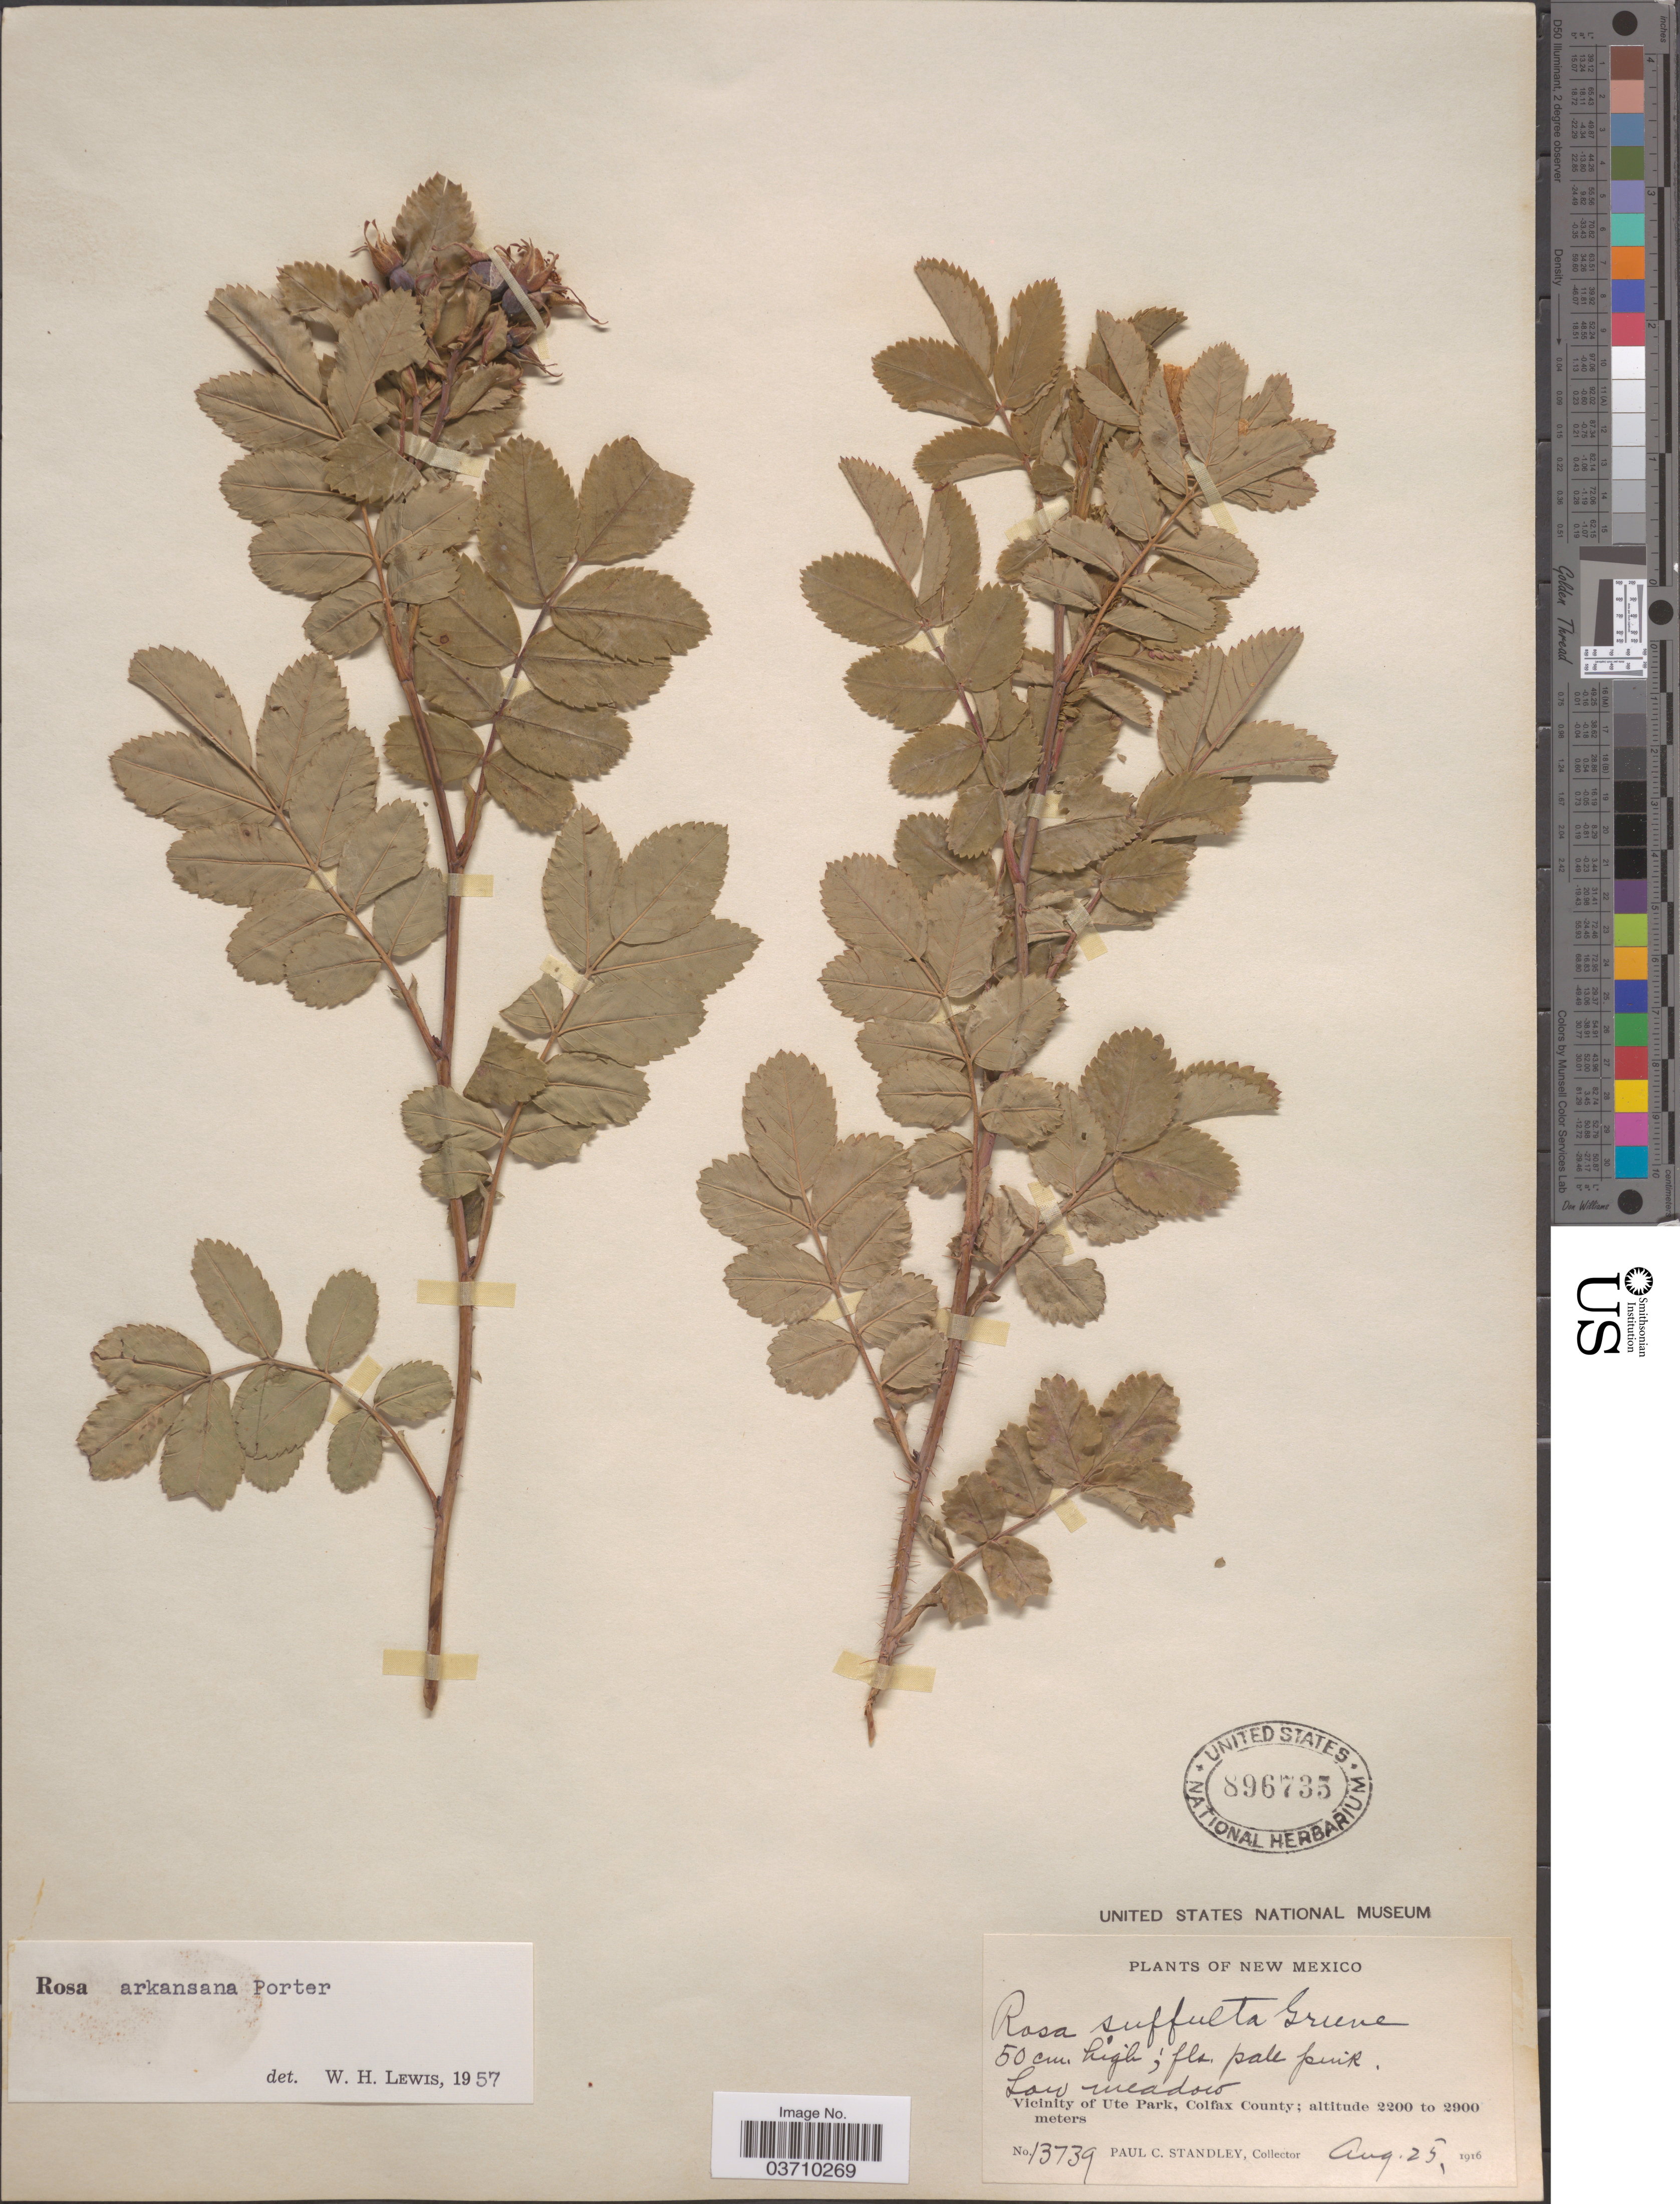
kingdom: Plantae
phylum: Tracheophyta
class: Magnoliopsida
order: Rosales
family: Rosaceae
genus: Rosa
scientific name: Rosa arkansana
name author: Porter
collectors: P. C. Standley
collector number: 13739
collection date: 1916-08-25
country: United States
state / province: New Mexico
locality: Vicinity of Ute Park, Colfax County.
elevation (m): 2200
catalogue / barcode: US 896735